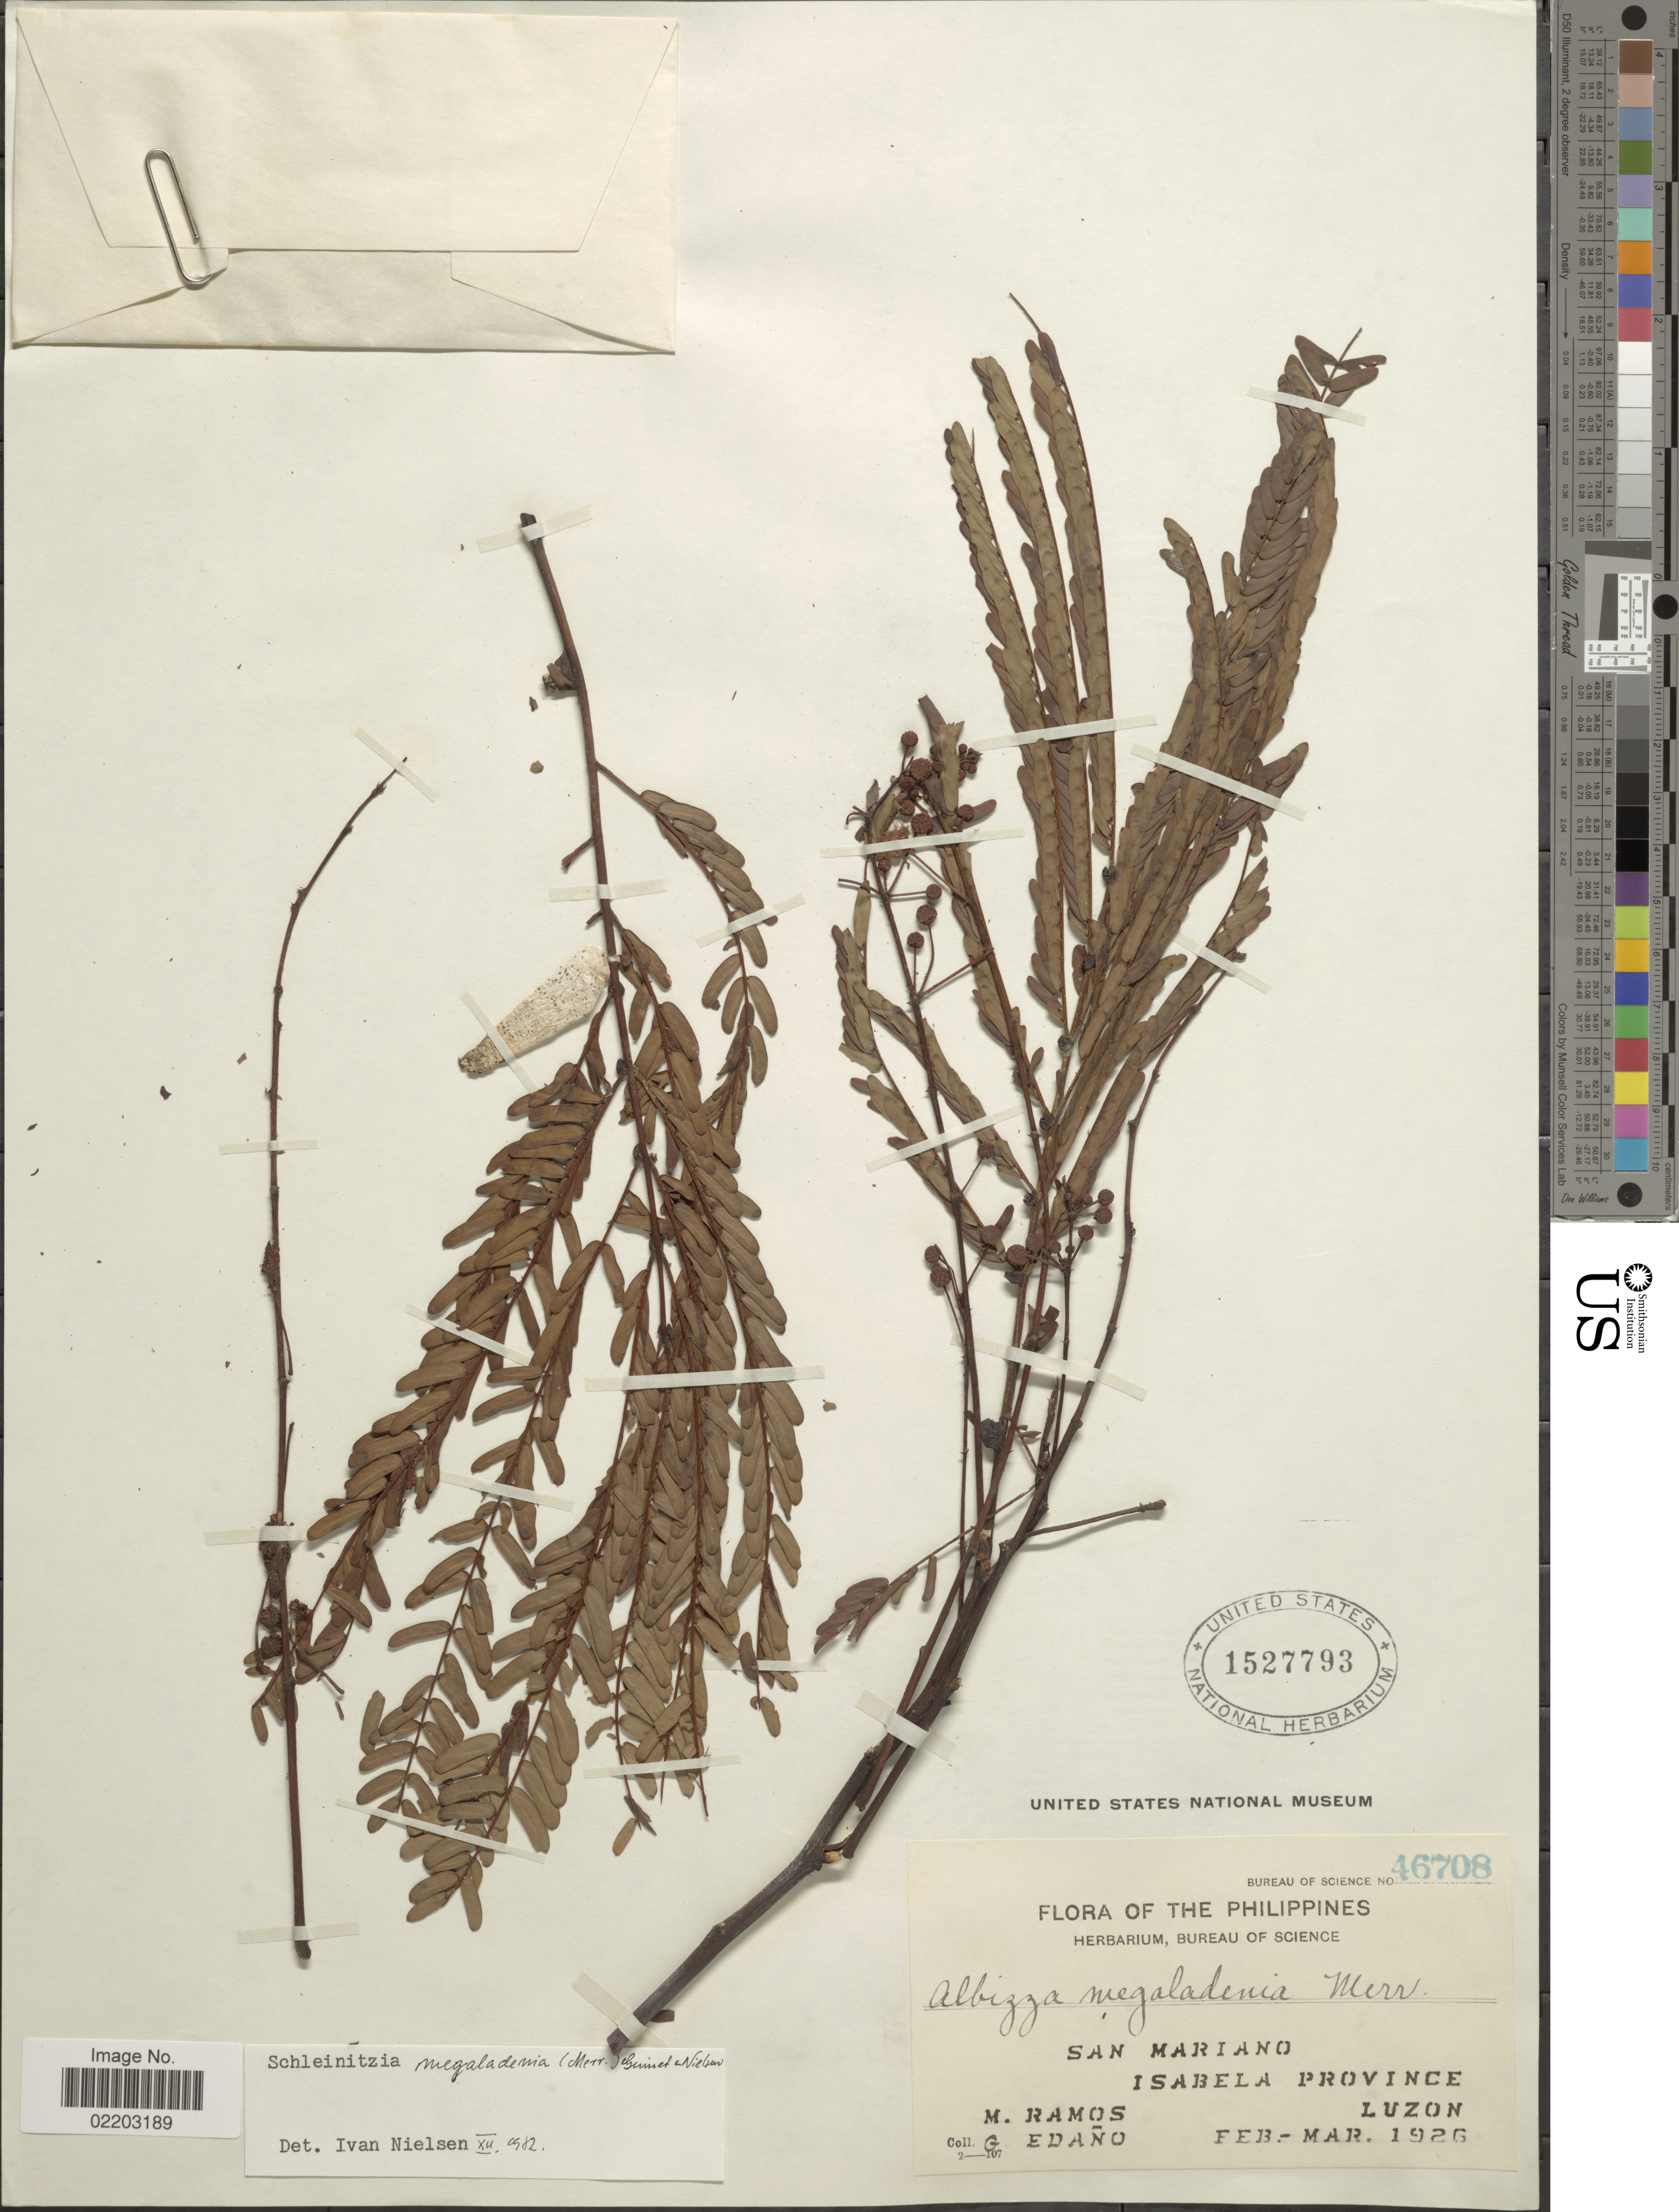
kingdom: Plantae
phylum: Tracheophyta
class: Magnoliopsida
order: Fabales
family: Fabaceae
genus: Schleinitzia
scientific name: Schleinitzia megaladenia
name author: (Merr.) P. Guinet & I.C. Nielsen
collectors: M. Ramos & G. Edaño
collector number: Bureau of Science 46708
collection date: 1926-02/1926-03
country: Philippines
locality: San Mariano, Isabela Province Luzon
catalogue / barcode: US 1527793